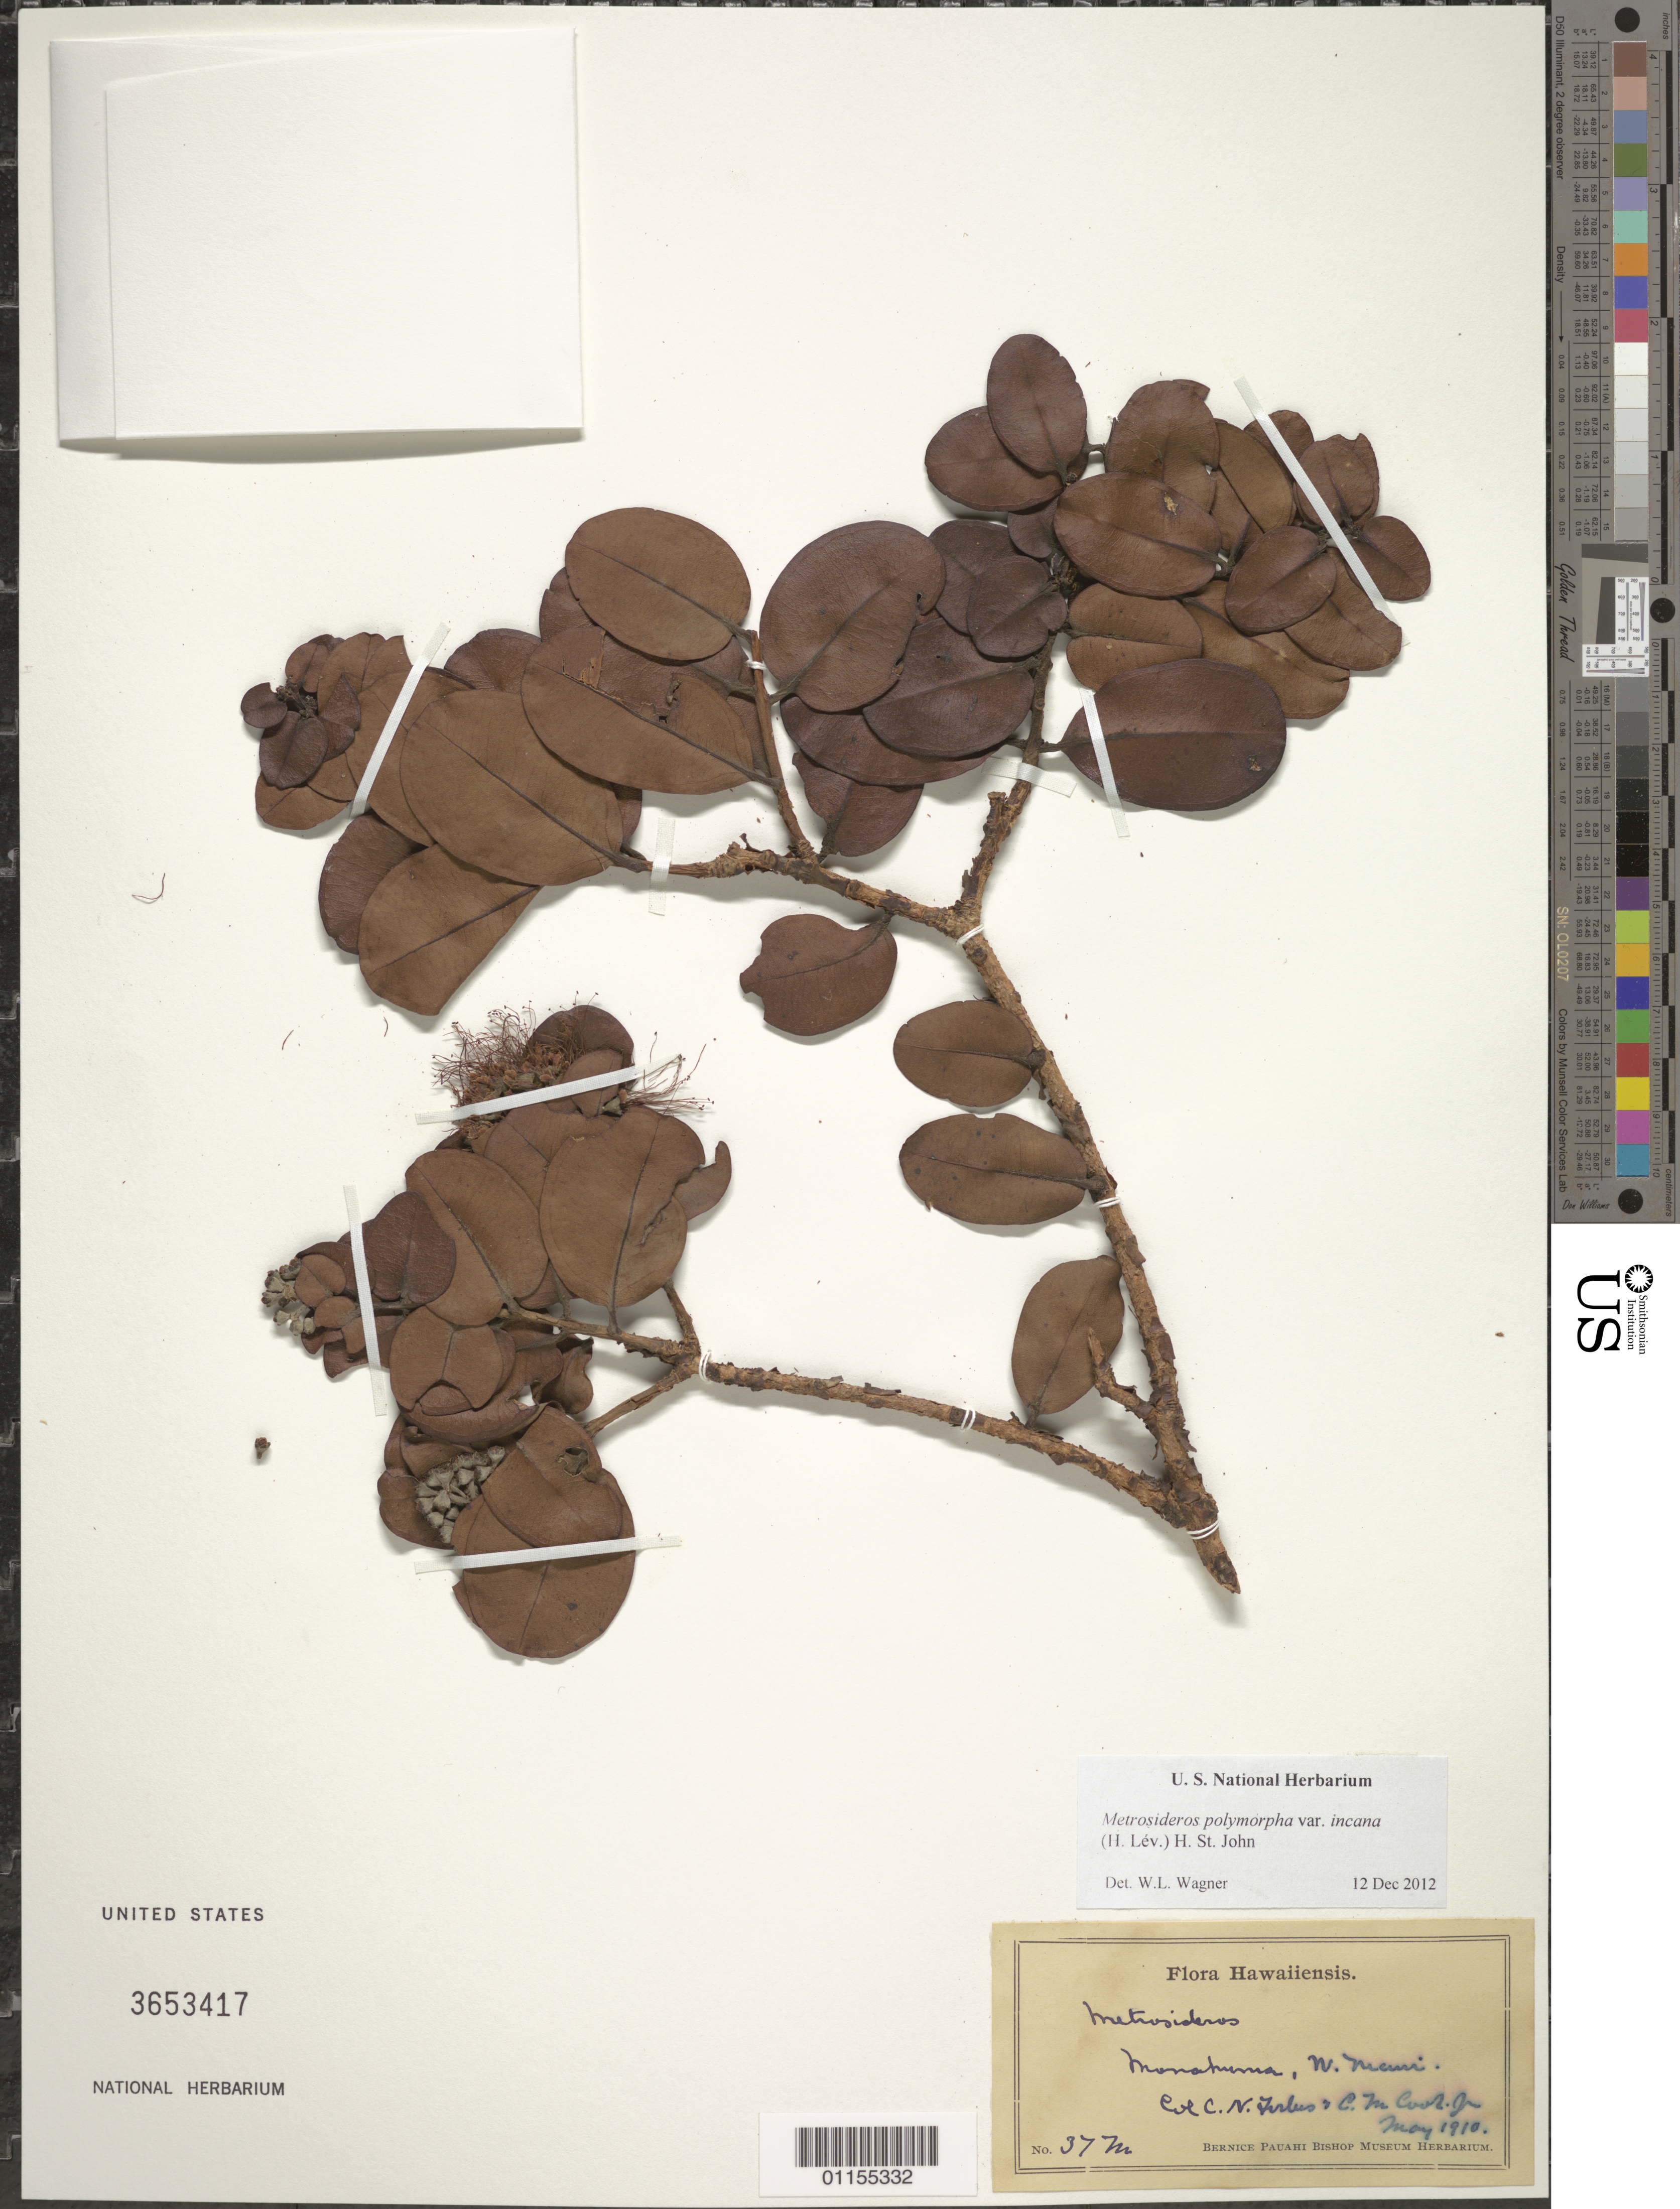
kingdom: Plantae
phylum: Tracheophyta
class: Magnoliopsida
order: Myrtales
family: Myrtaceae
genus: Metrosideros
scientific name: Metrosideros polymorpha var. incana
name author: H. St. John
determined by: Wagner, W. L., (BOT), Smithsonian Institution - National Museum of Natural History (UNITED STATES)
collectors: C. N. Forbes & C. M. Cook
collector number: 37.M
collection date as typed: May 1910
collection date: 1910-05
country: United States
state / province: Hawaii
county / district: Maui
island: Maui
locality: Maunahooma, W Maui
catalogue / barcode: US 3653417